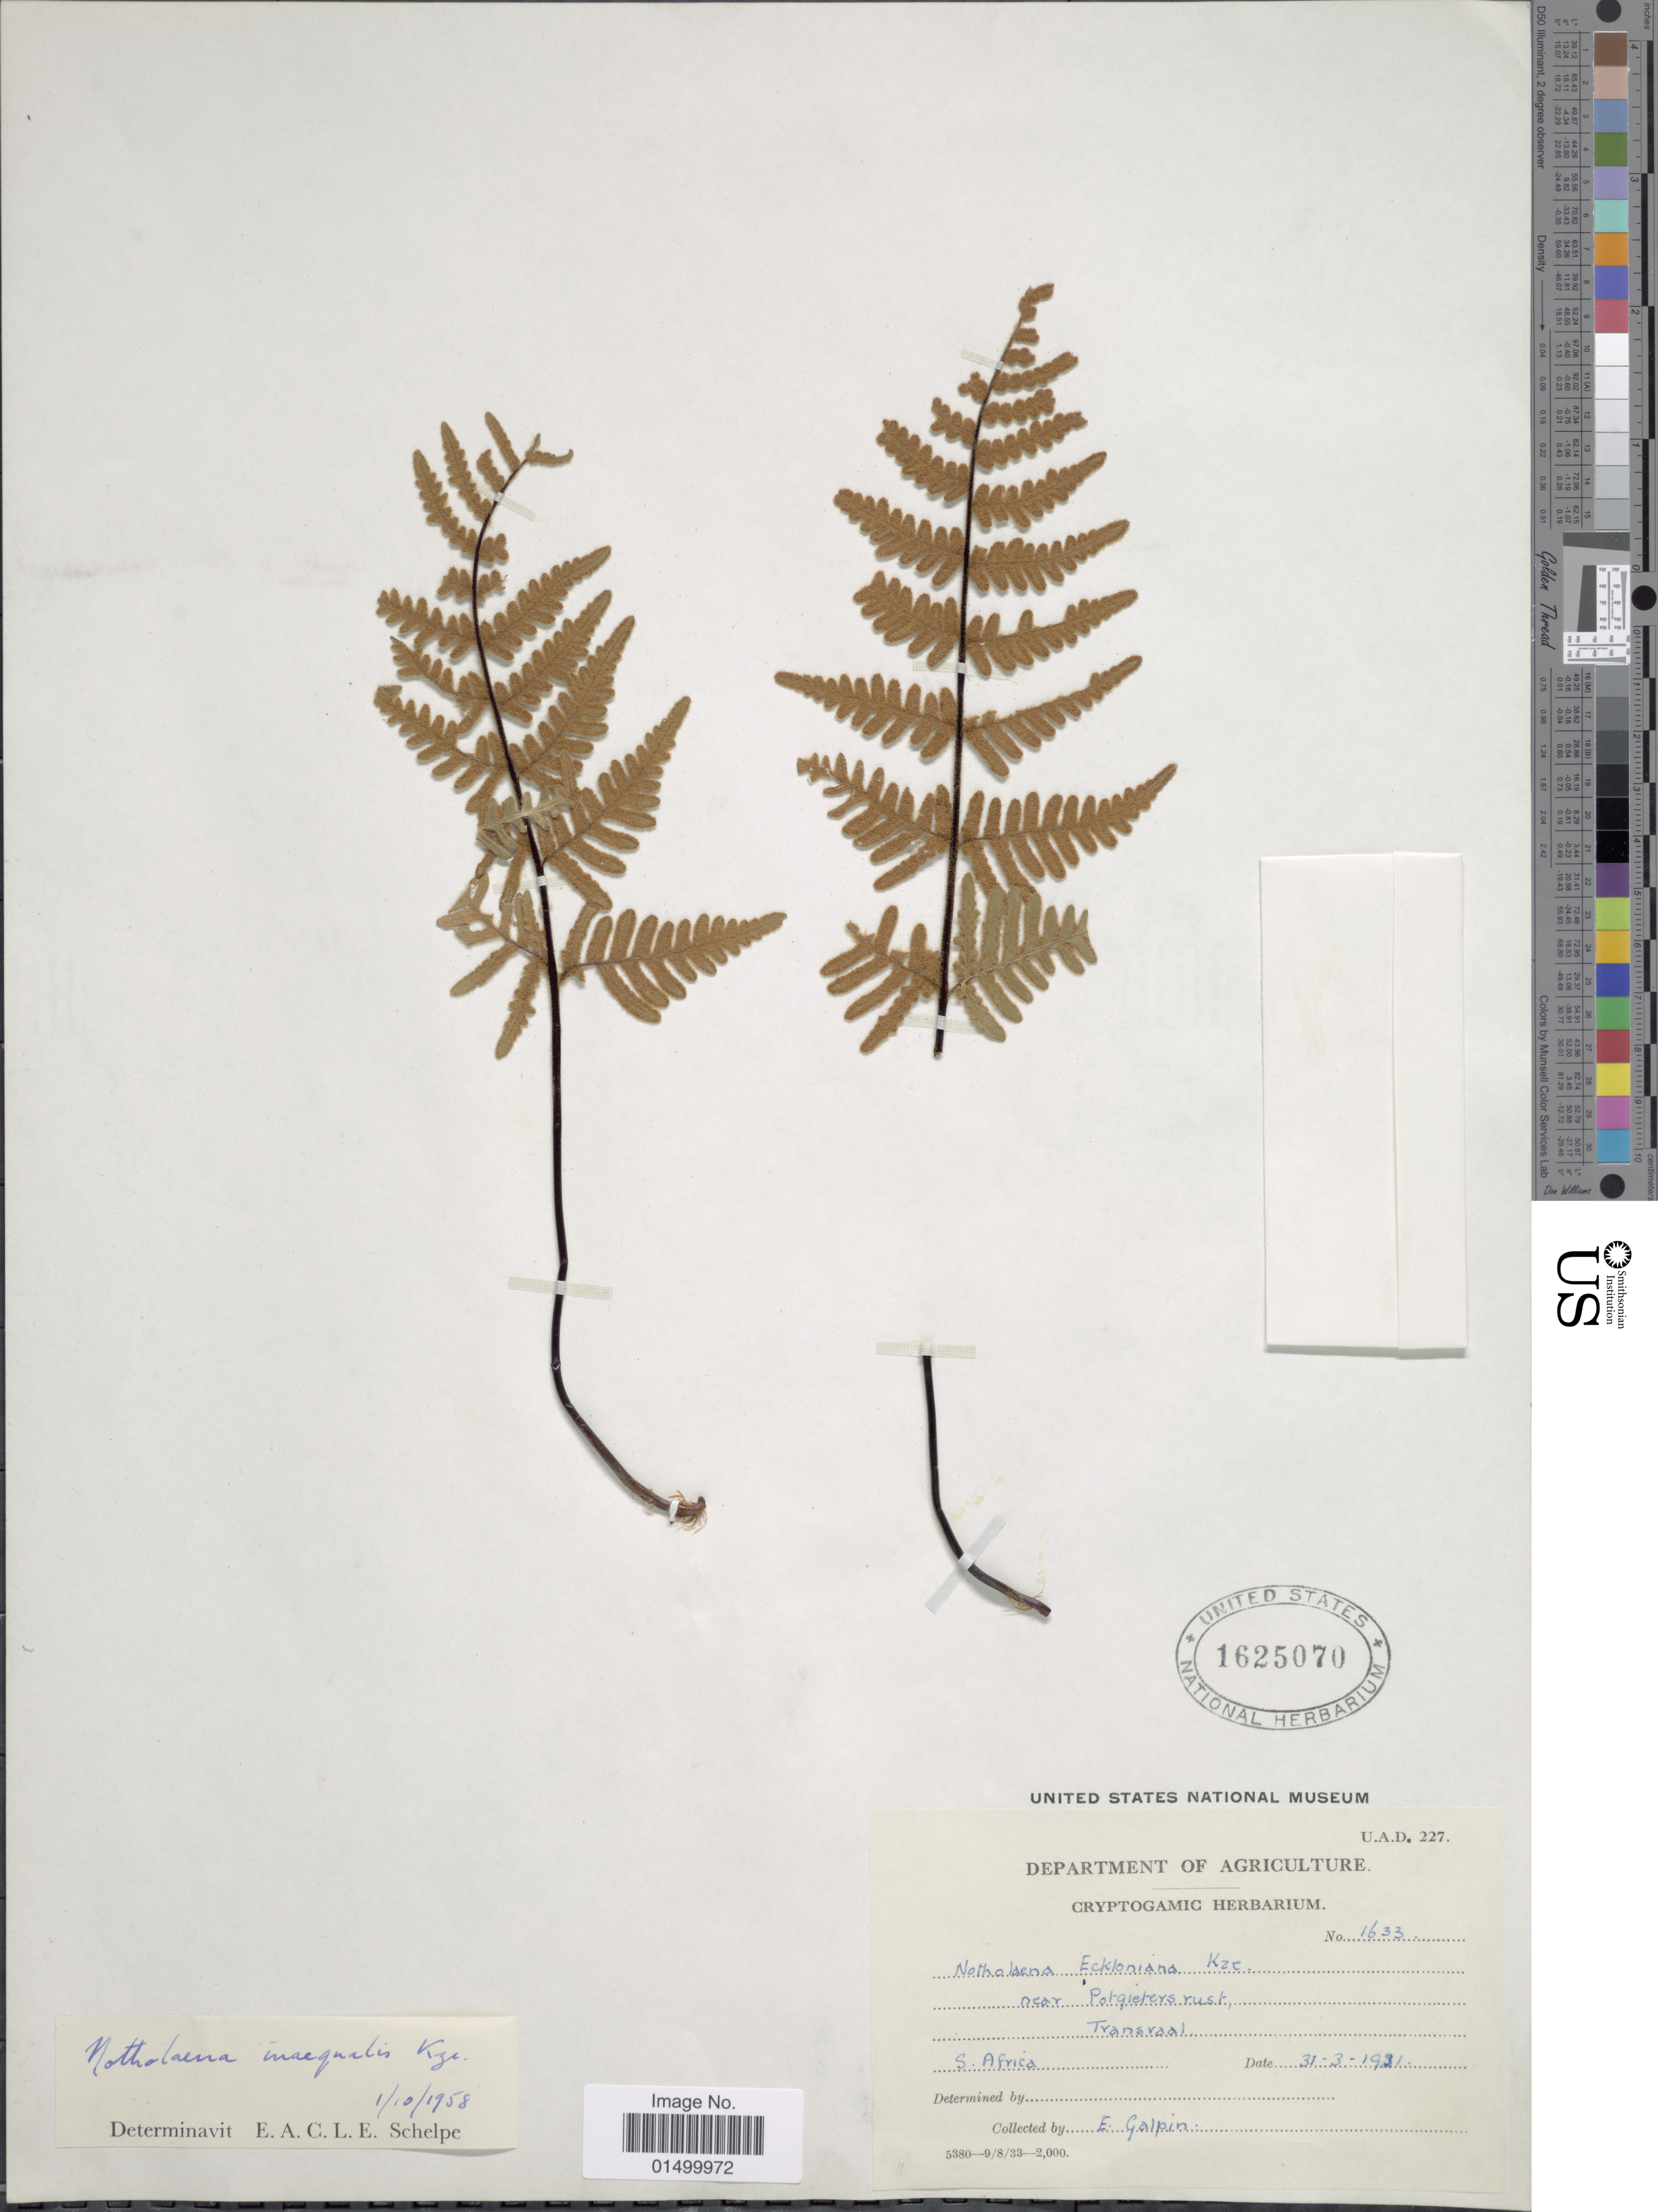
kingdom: Plantae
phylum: Tracheophyta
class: Polypodiopsida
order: Polypodiales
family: Pteridaceae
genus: Cheilanthes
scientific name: Cheilanthes inaequalis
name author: (Kunze) Mett.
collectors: E. Galpin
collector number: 1633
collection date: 1931-03-31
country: South Africa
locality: Transvaal, near Porgieters rust, S. Africa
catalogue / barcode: US 1625070